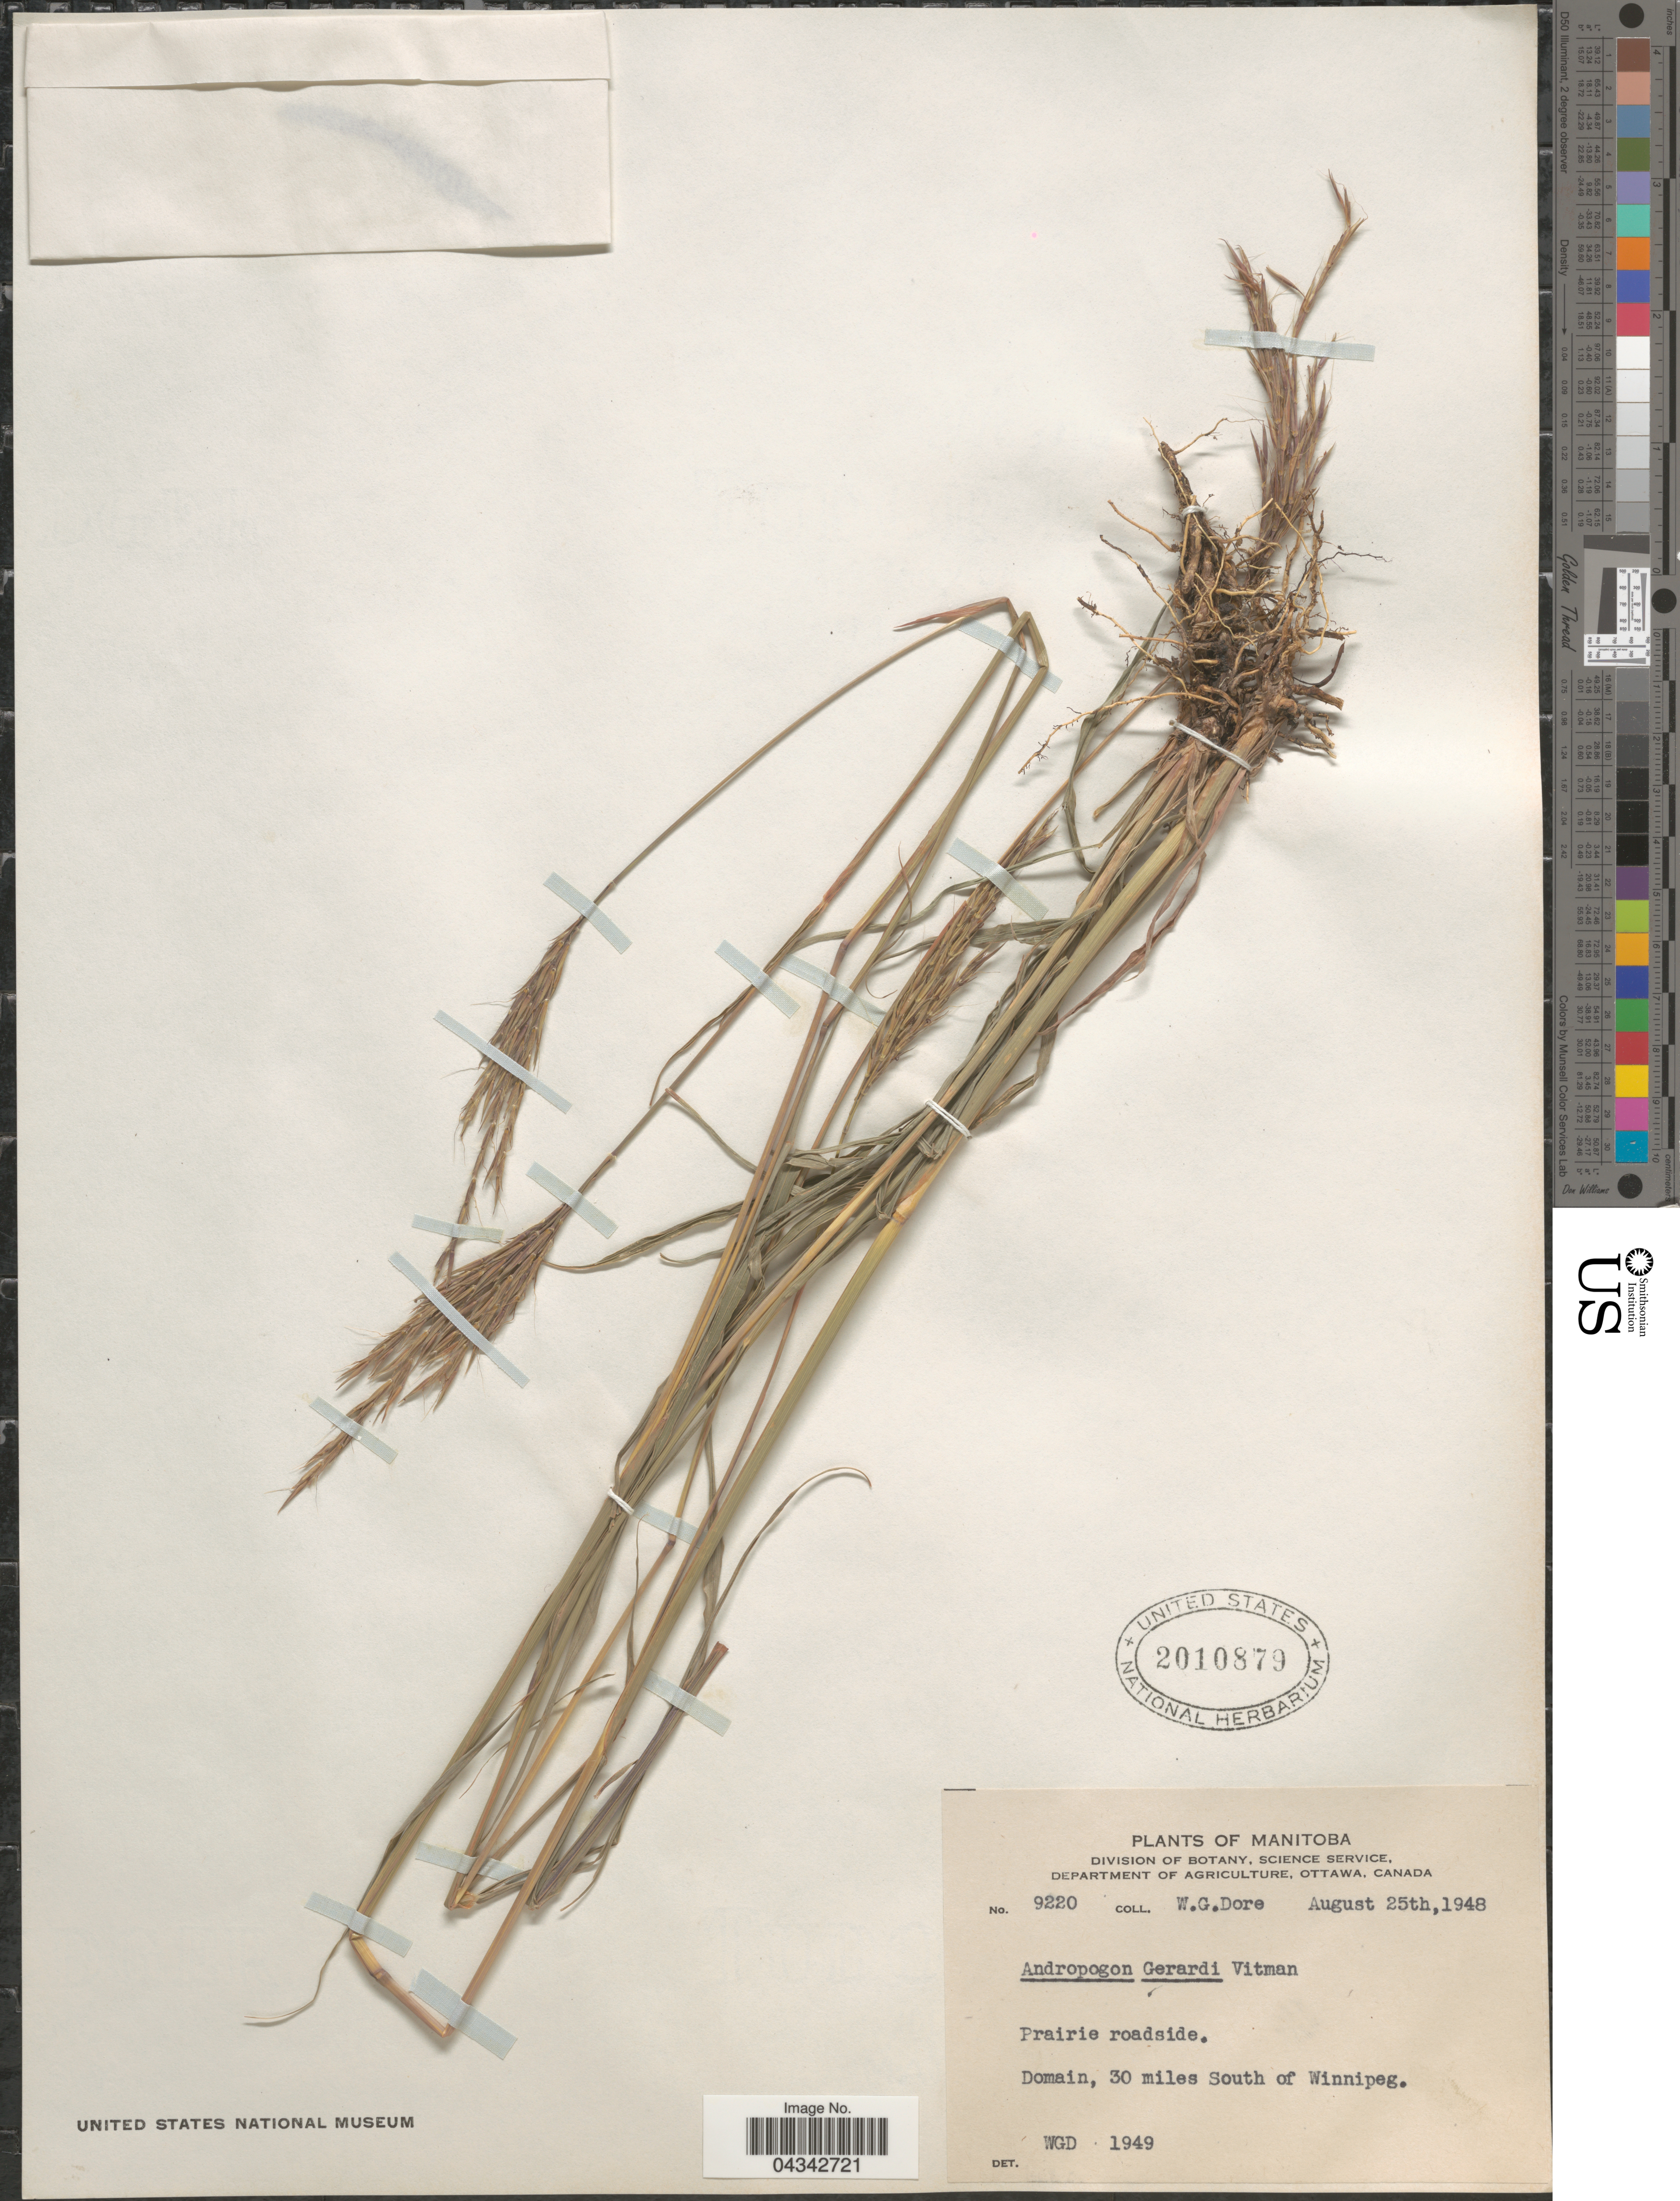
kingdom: Plantae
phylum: Tracheophyta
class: Liliopsida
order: Poales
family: Poaceae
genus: Andropogon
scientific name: Andropogon gerardii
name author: Vitman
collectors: W. Dore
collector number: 9220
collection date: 1948-08-25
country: Canada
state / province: Manitoba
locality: Domain, 30 miles South of Winnipeg.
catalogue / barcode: US 2010879